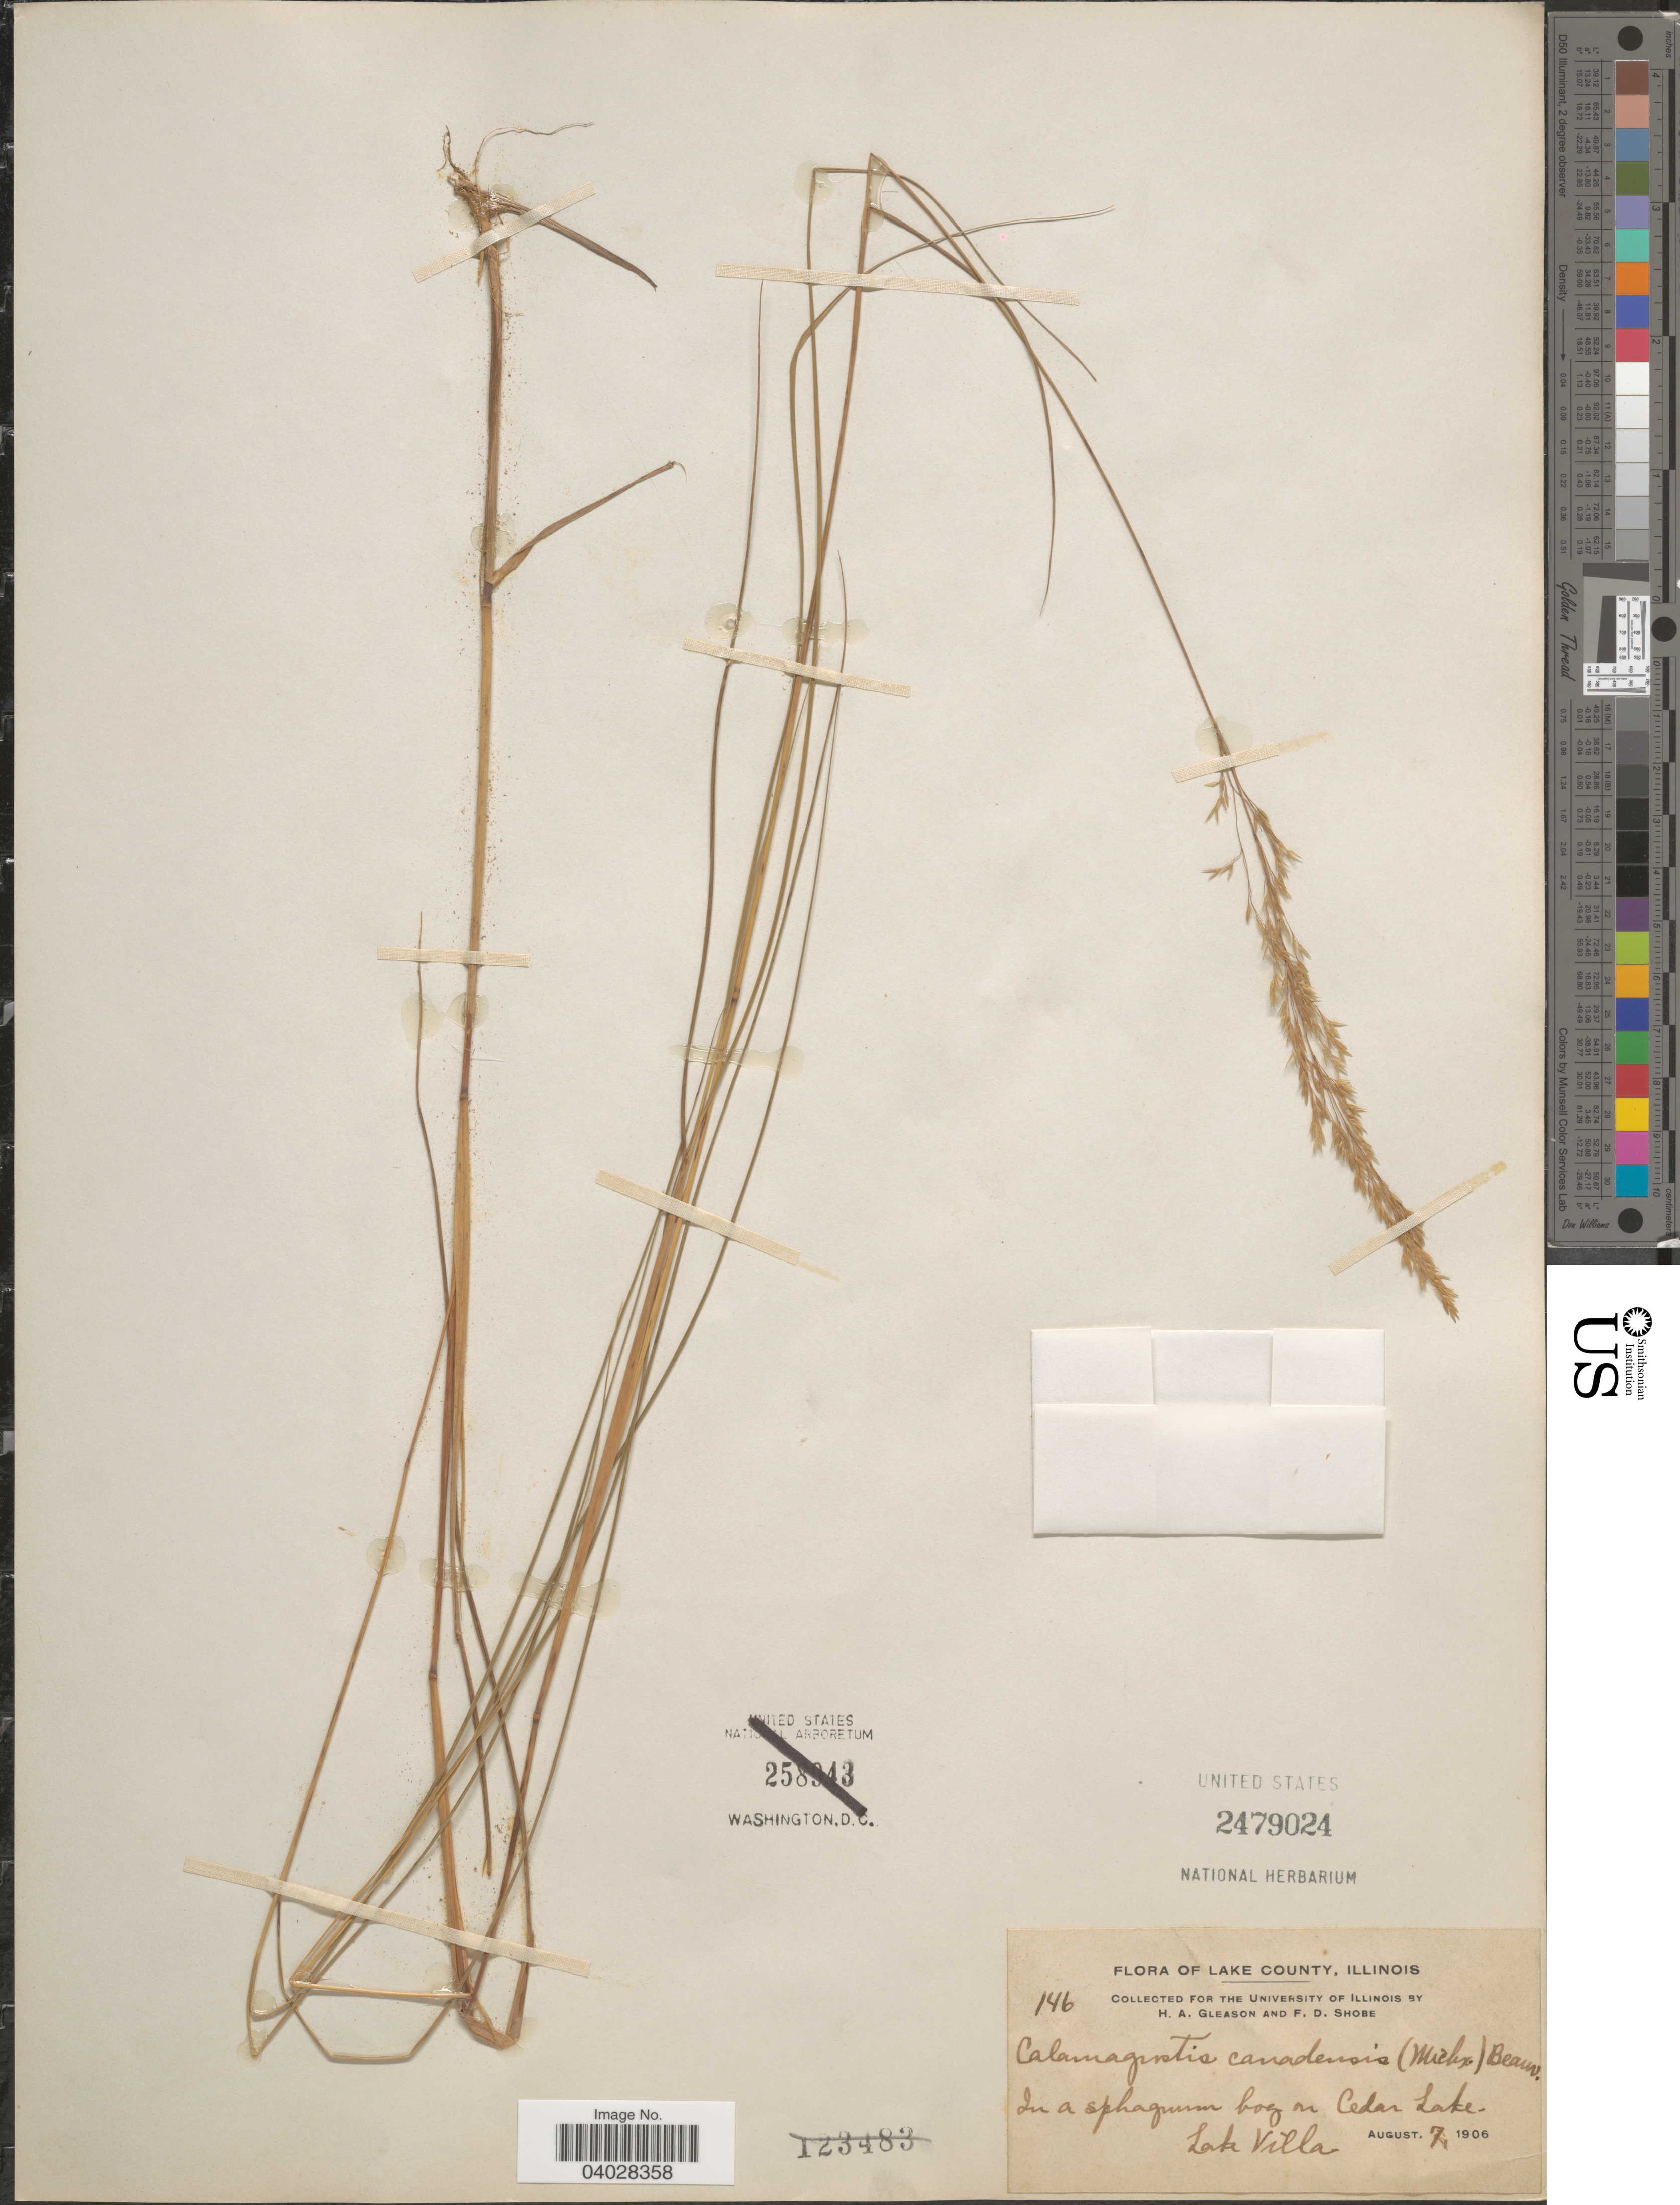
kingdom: Plantae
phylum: Tracheophyta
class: Liliopsida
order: Poales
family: Poaceae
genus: Calamagrostis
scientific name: Calamagrostis canadensis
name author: (Michx.) P. Beauv.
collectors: H. A. Gleason & F. Shobe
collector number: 146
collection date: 1906-08-07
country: United States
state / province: Illinois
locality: Lake County. On Cedar Lake. Lake Villa.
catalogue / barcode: US 2479024